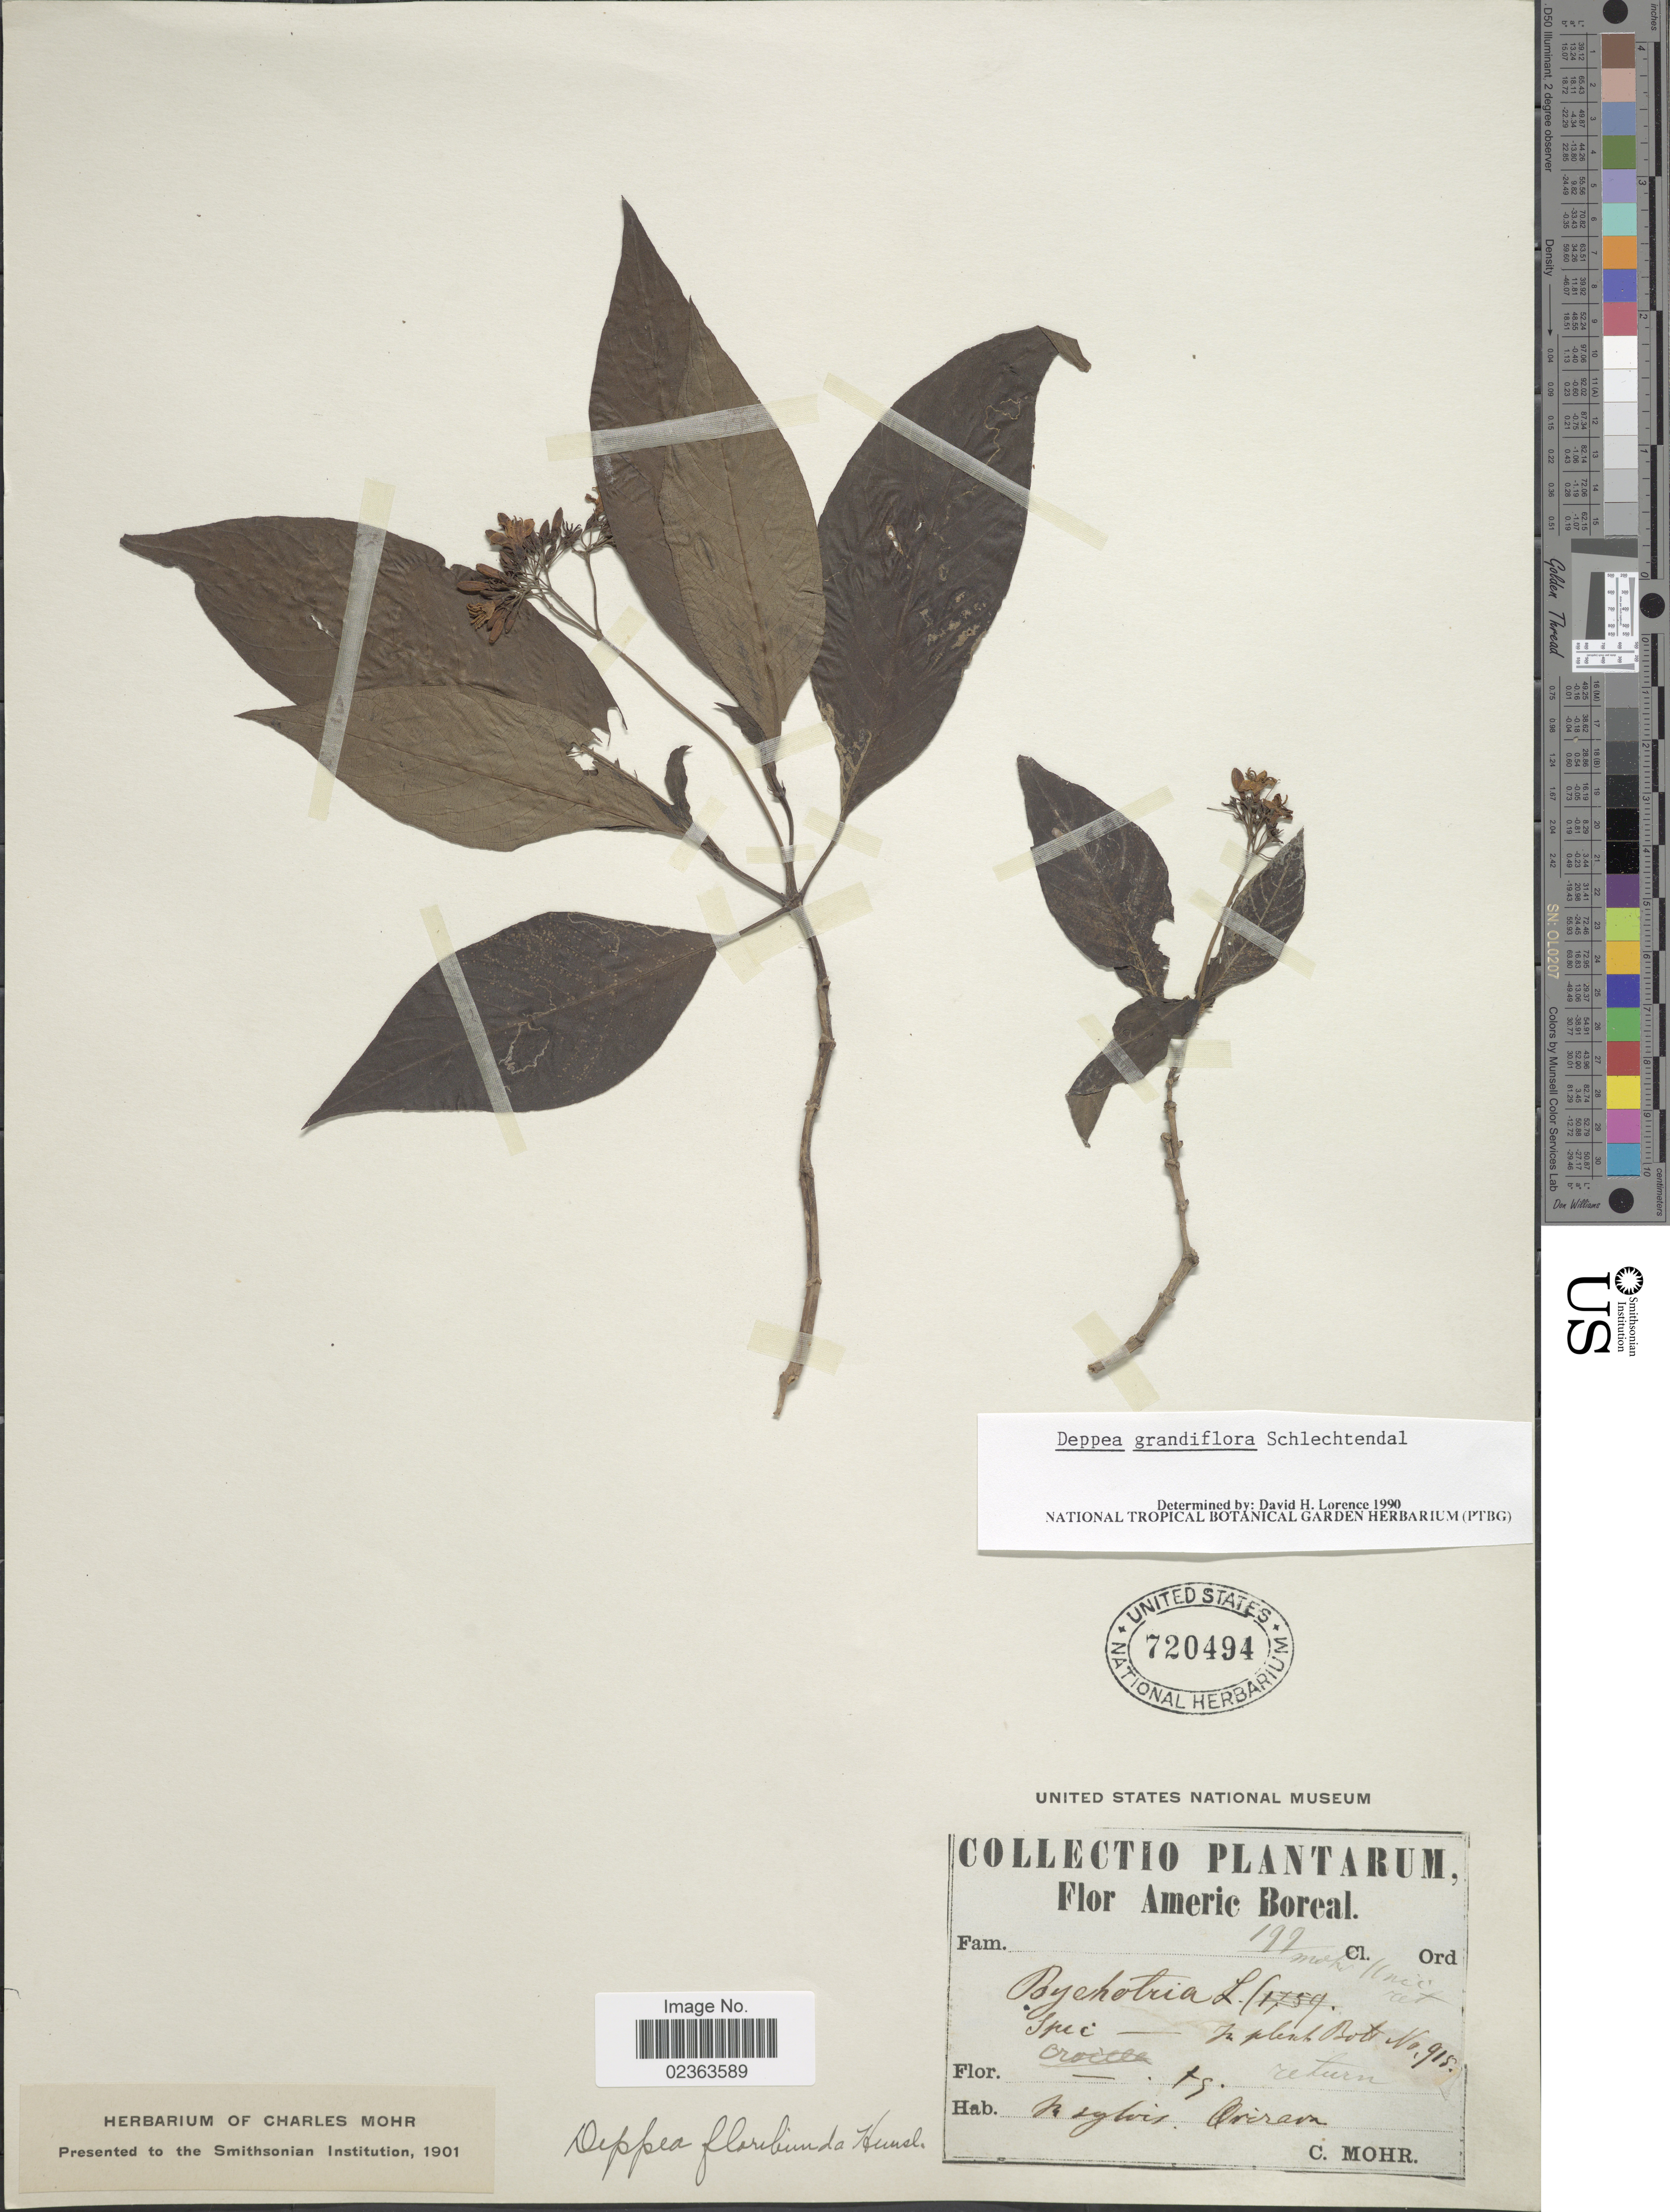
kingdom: Plantae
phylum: Tracheophyta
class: Magnoliopsida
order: Gentianales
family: Rubiaceae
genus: Deppea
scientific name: Deppea grandiflora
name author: Schltdl.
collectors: C. T. Mohr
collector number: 915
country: Mexico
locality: In sylvis Orizava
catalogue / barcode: US 720494